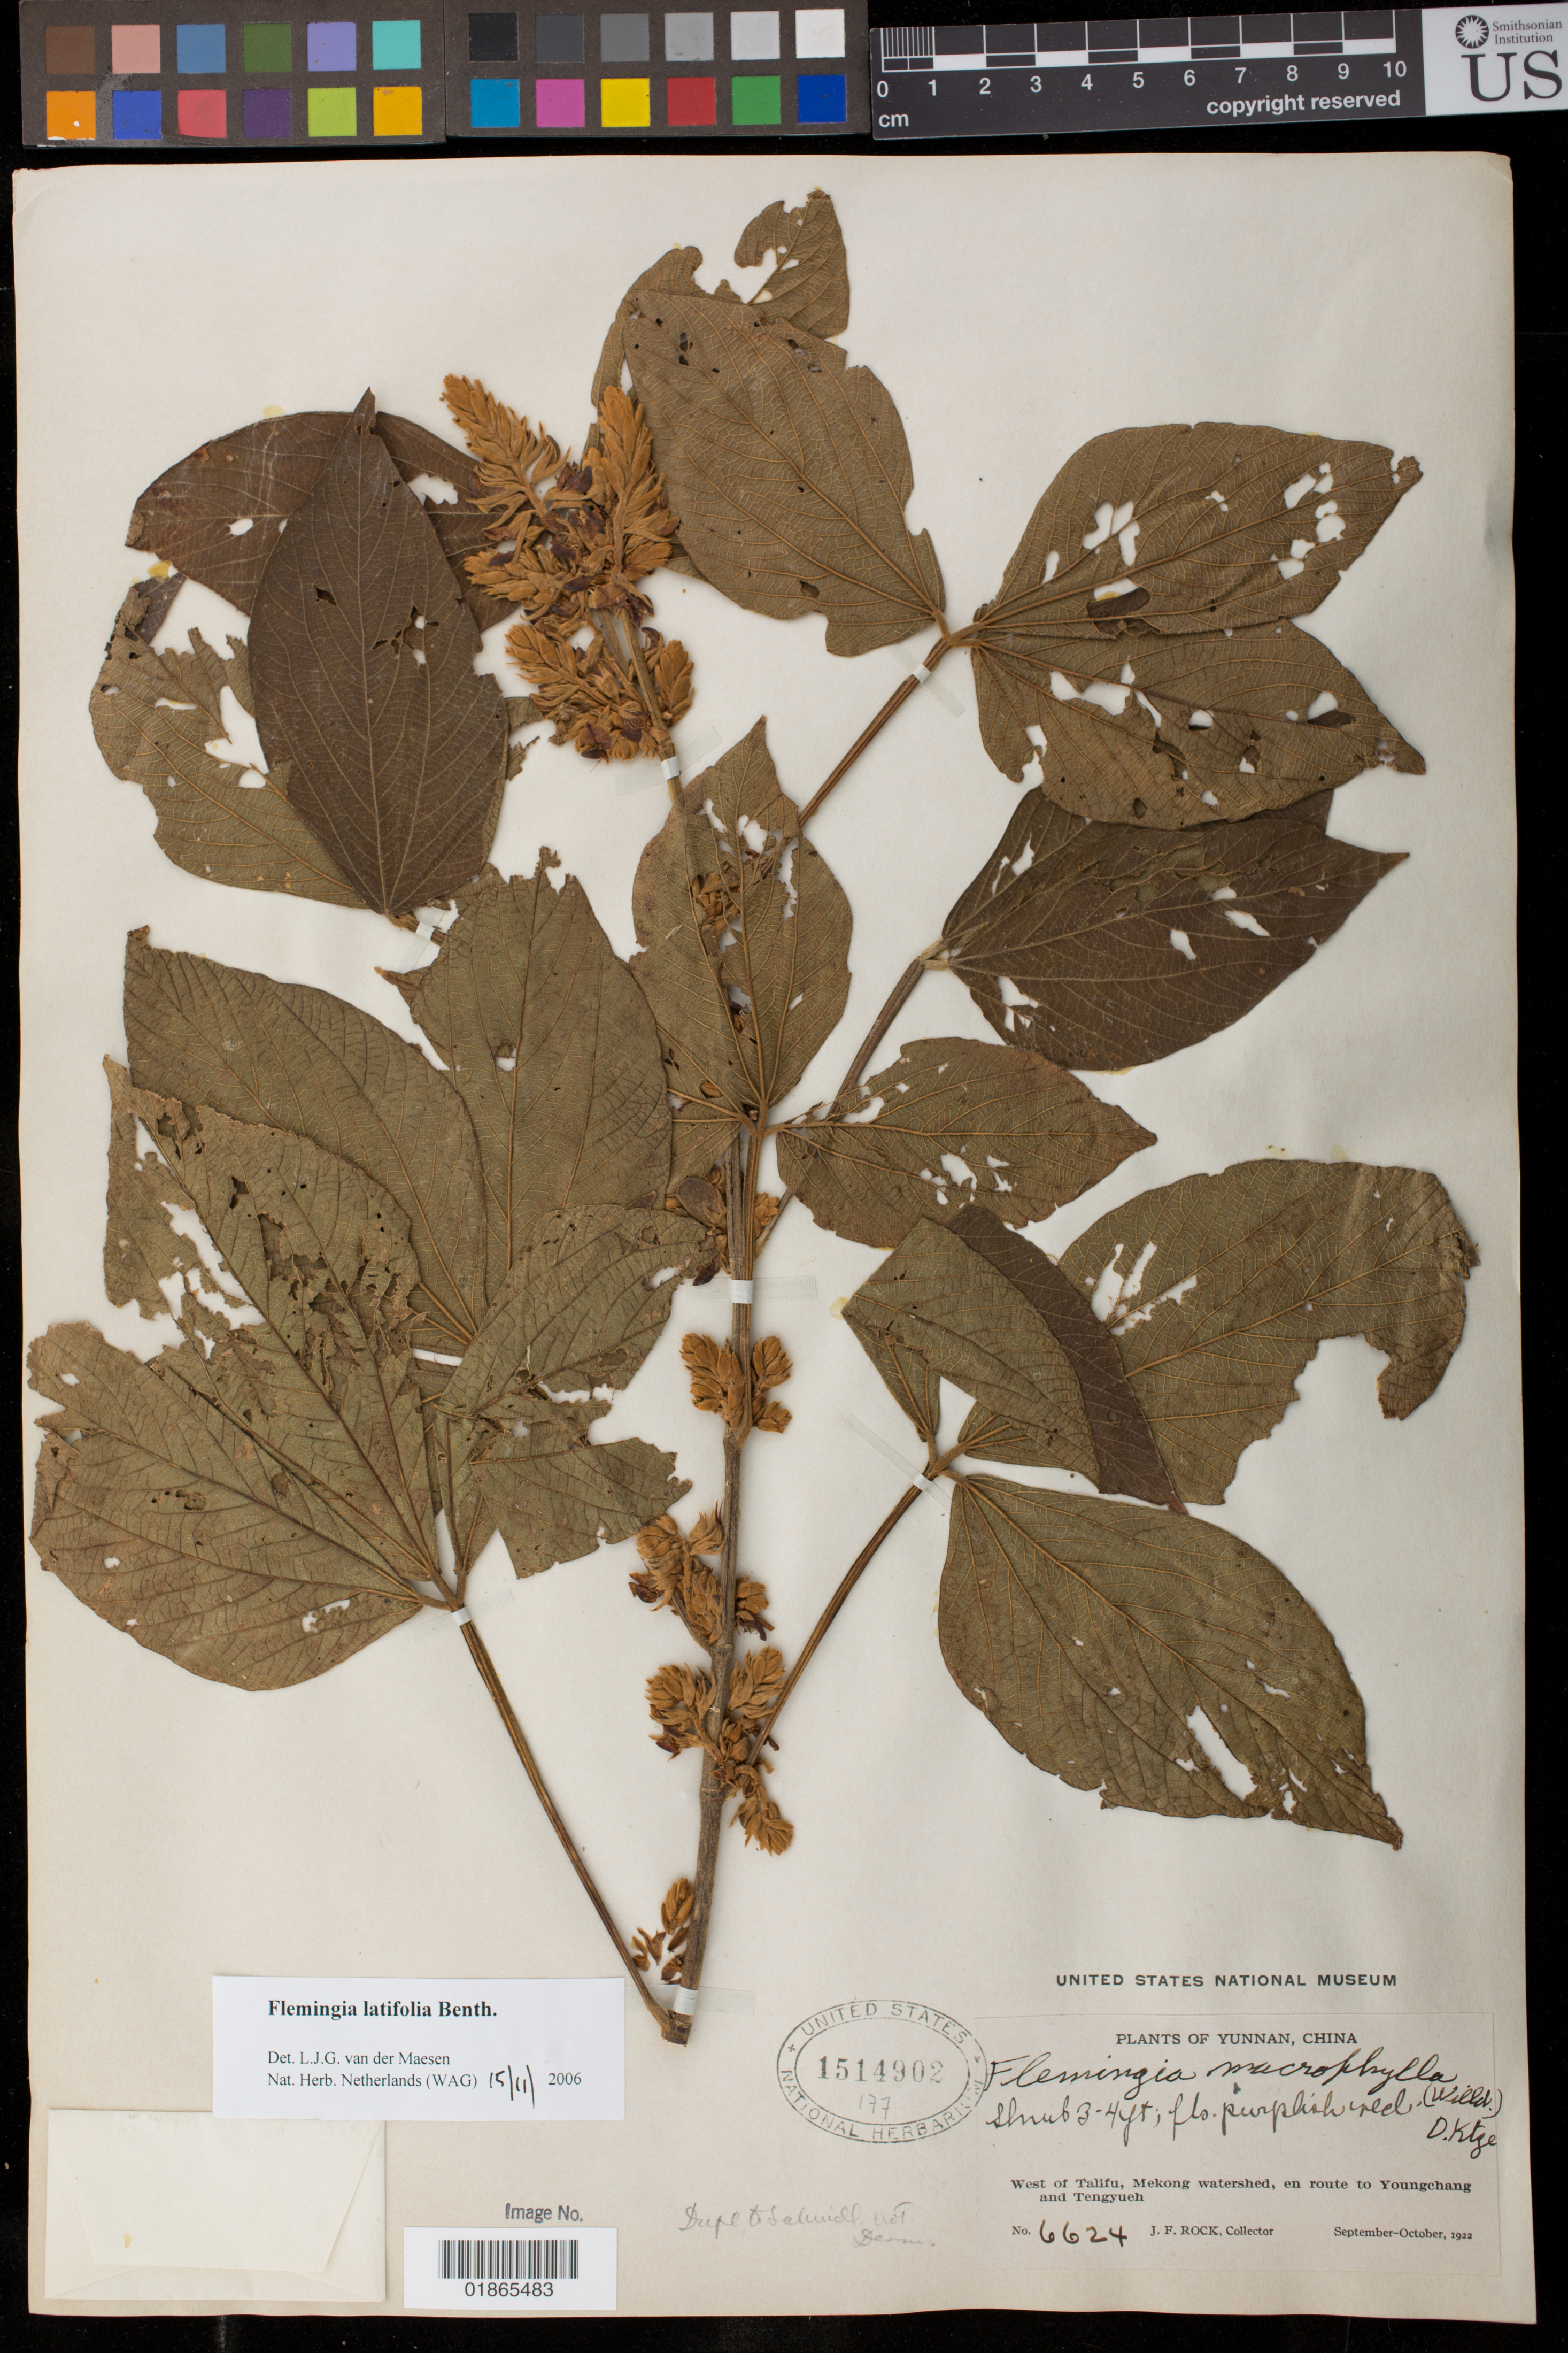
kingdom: Plantae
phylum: Tracheophyta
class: Magnoliopsida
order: Fabales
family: Fabaceae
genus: Flemingia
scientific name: Flemingia latifolia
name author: Benth.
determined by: van der Maesen, L.J.G.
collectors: J. F. Rock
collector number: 6624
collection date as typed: Sep 1922 to -- Oct 1922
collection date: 1922-09/1922-10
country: China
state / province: Yunnan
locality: W of Talifu, Mekong watershed, en route to Youngchang & Tengyueh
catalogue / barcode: US 1514902